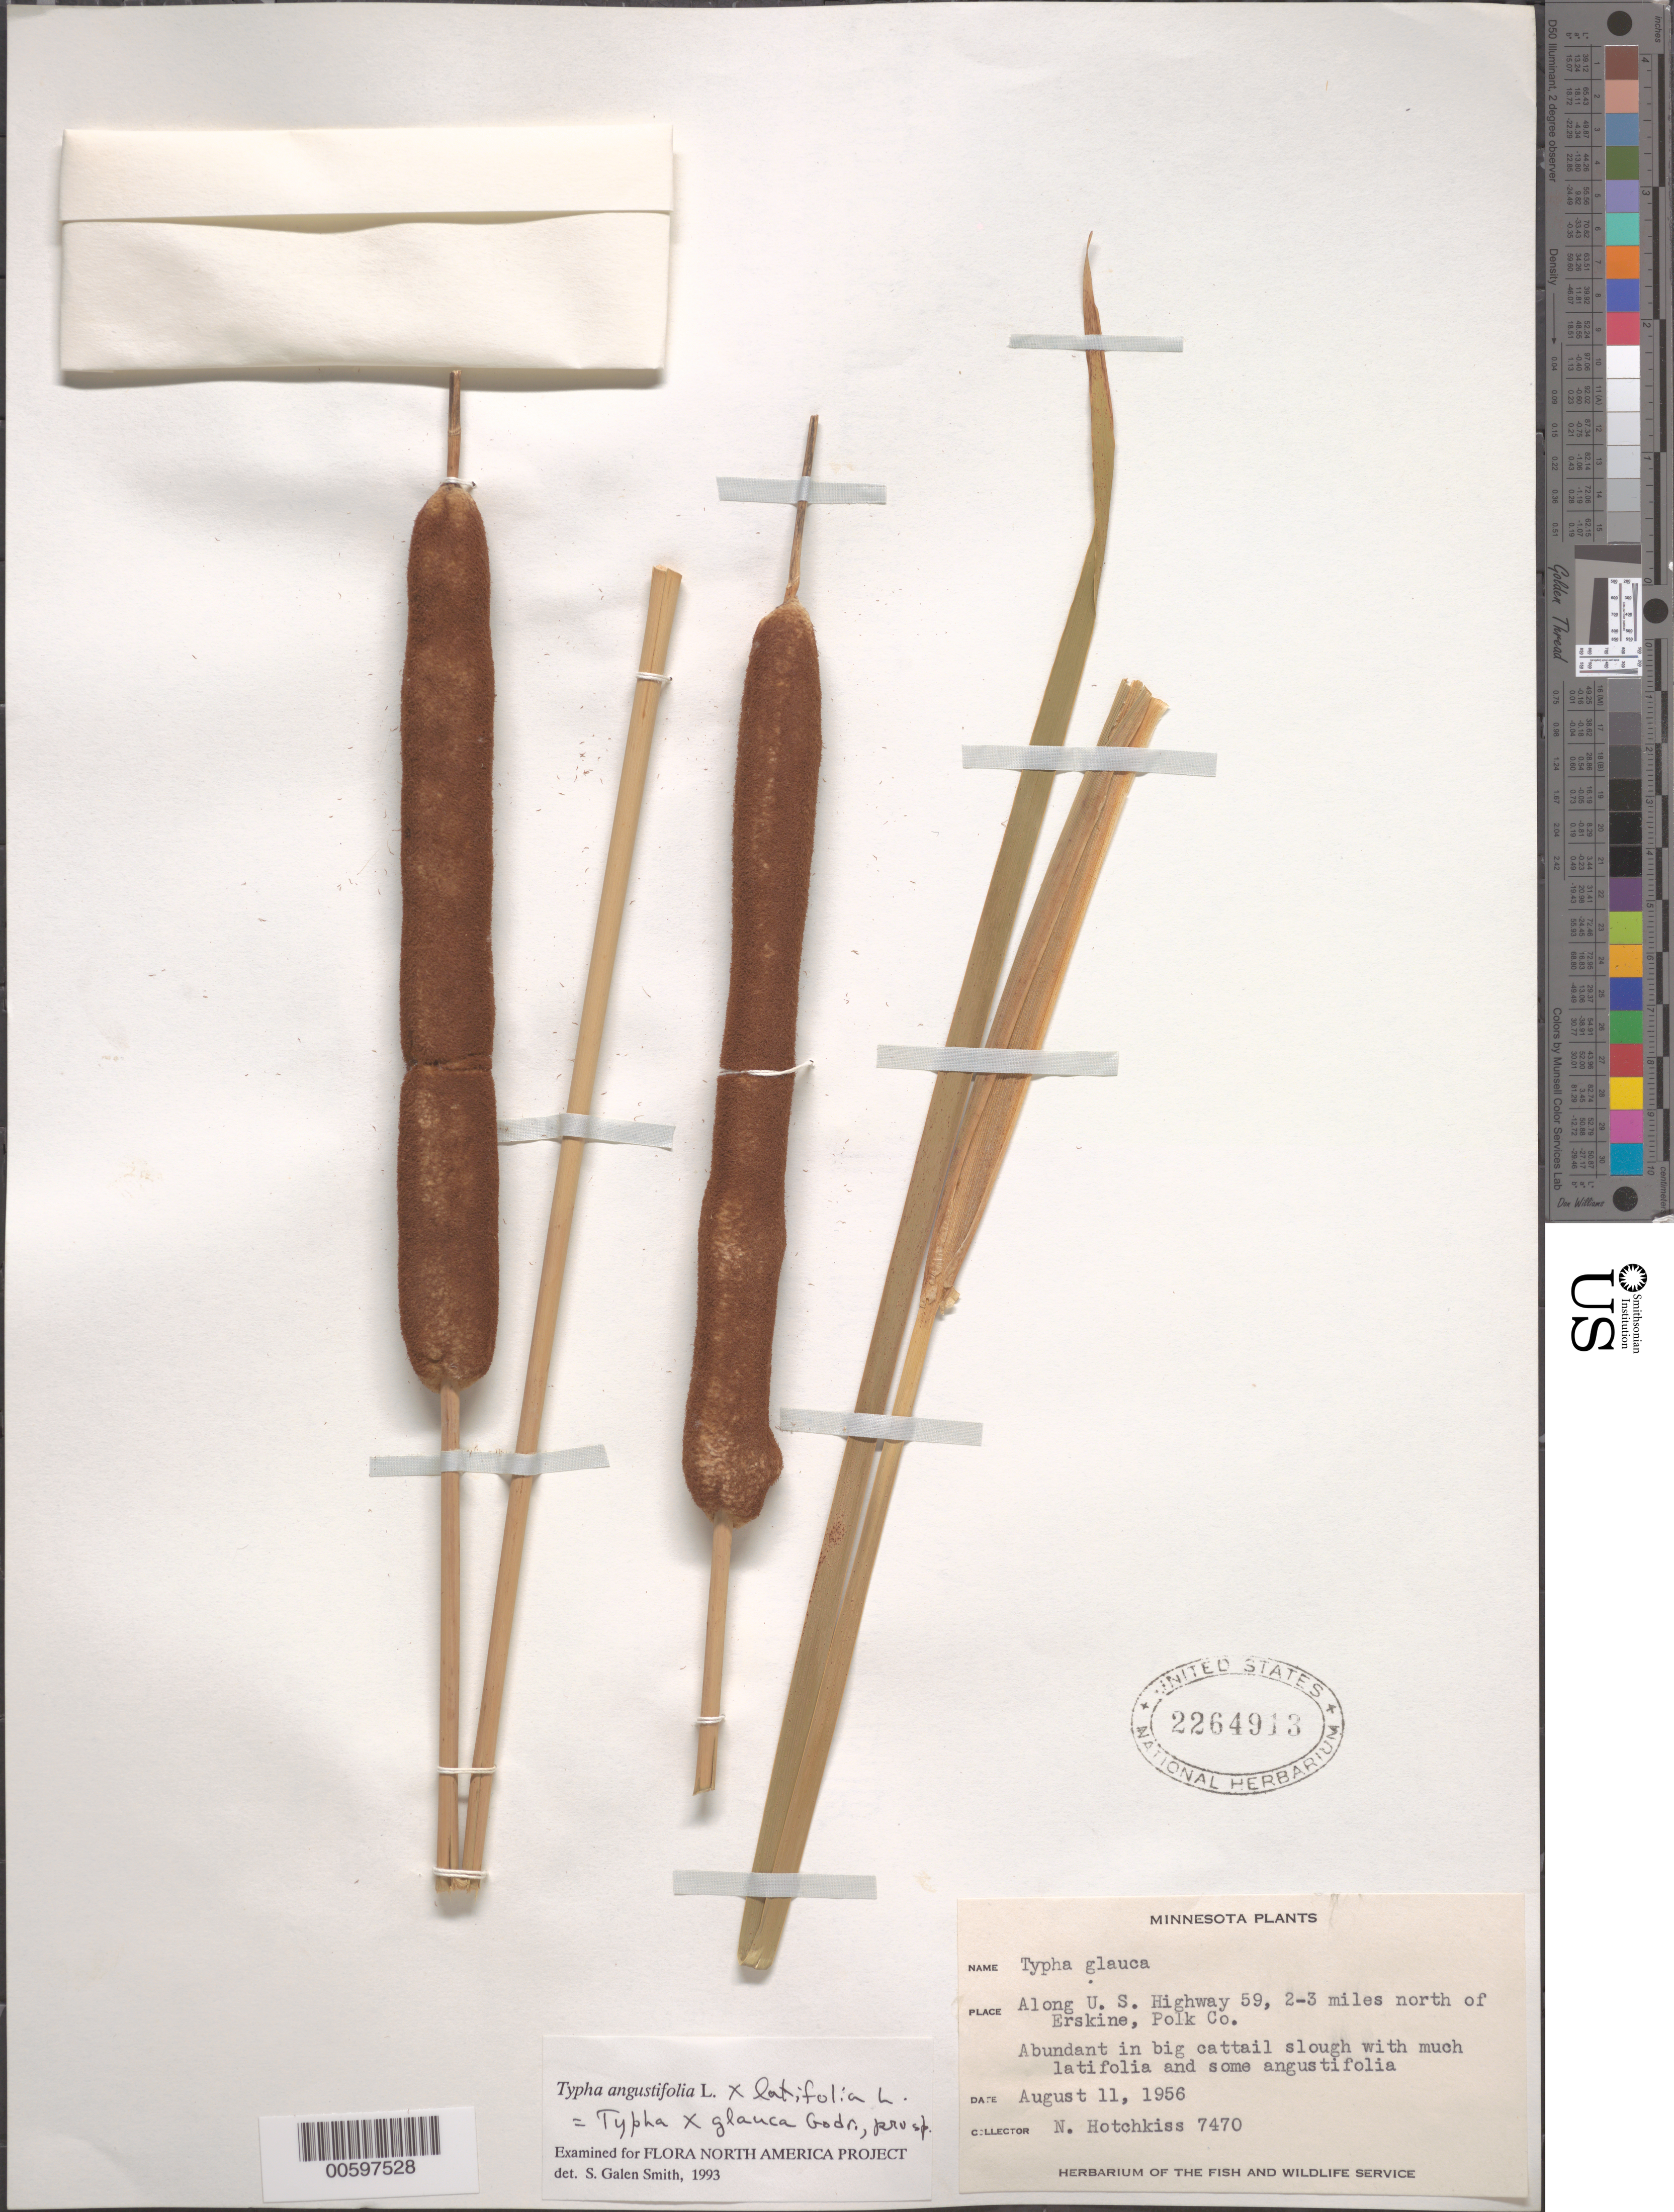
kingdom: Plantae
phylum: Tracheophyta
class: Liliopsida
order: Poales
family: Typhaceae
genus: Typha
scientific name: Typha glauca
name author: Godr.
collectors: N. Hotchkiss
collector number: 7470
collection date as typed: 11 Aug 1956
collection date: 1956-08-11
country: United States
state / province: Minnesota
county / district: Polk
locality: US Hwy 59, N of Erskins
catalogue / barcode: US 2264913